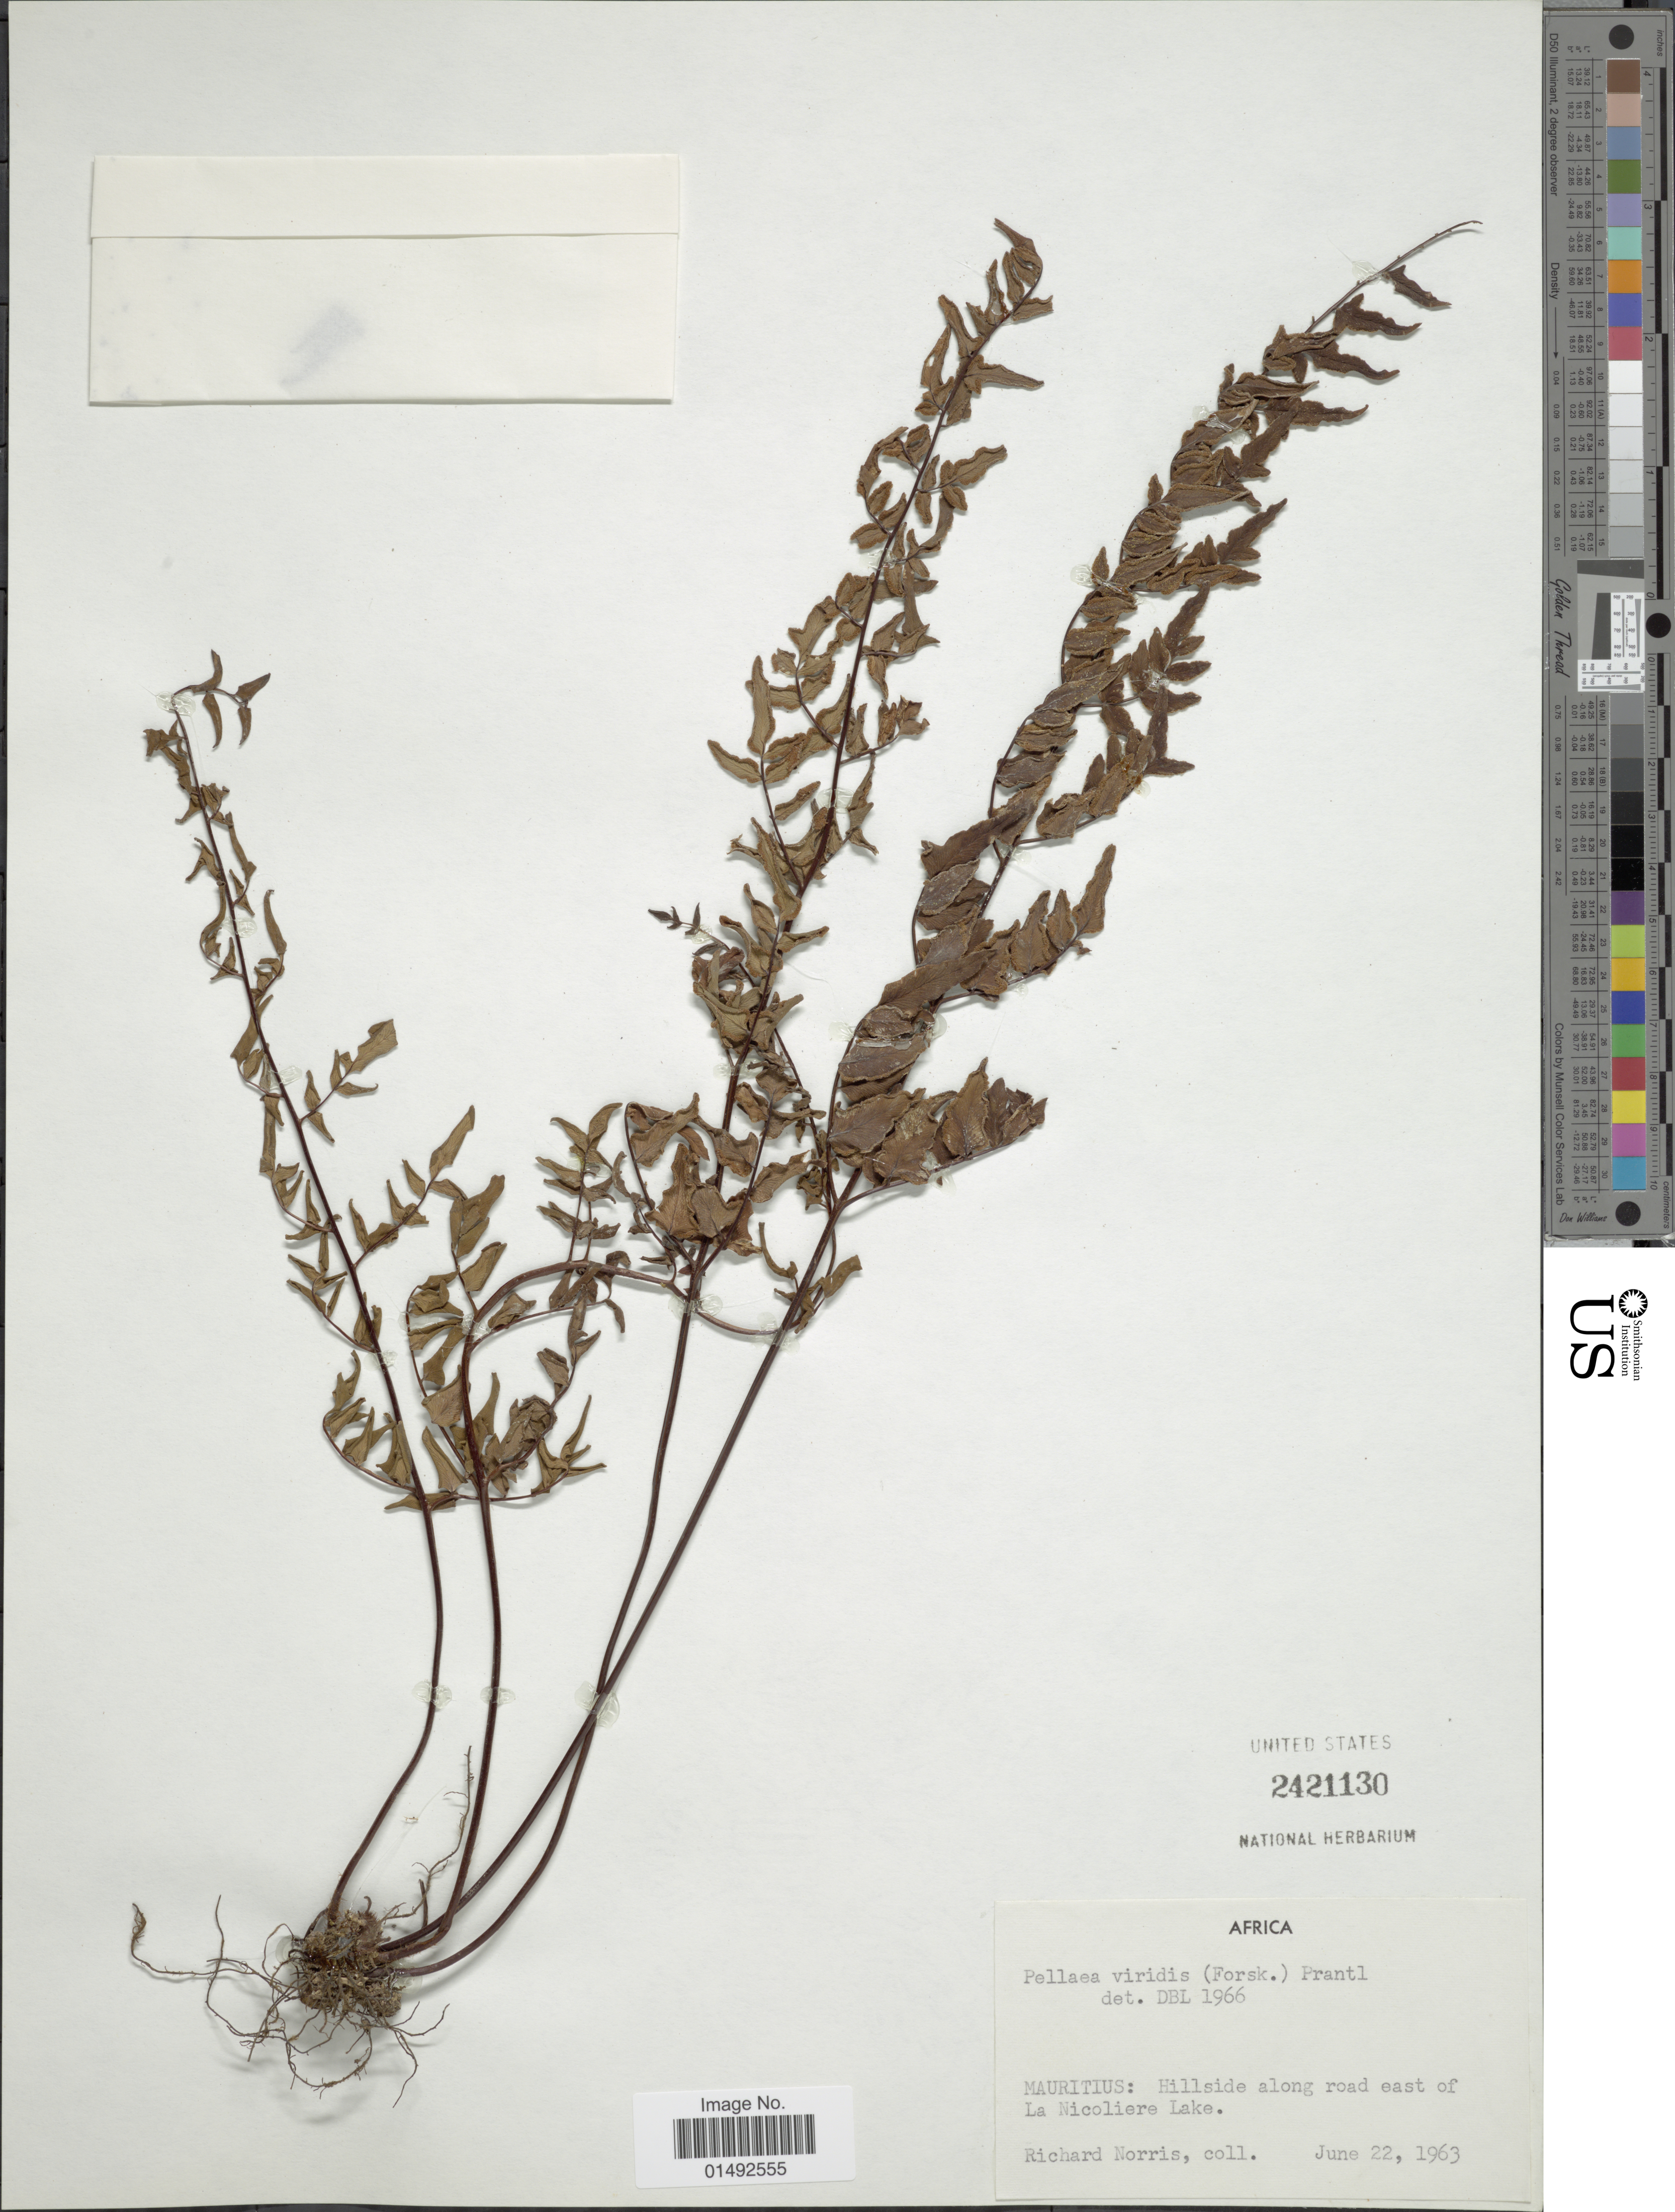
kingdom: Plantae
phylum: Tracheophyta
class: Polypodiopsida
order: Polypodiales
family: Pteridaceae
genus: Pellaea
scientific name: Pellaea viridis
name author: (Forssk.) Prantl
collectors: R. E. Norris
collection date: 1963-06-22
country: Mauritius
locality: Hillside along road east of La Nicoliere Lake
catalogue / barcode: US 2421130